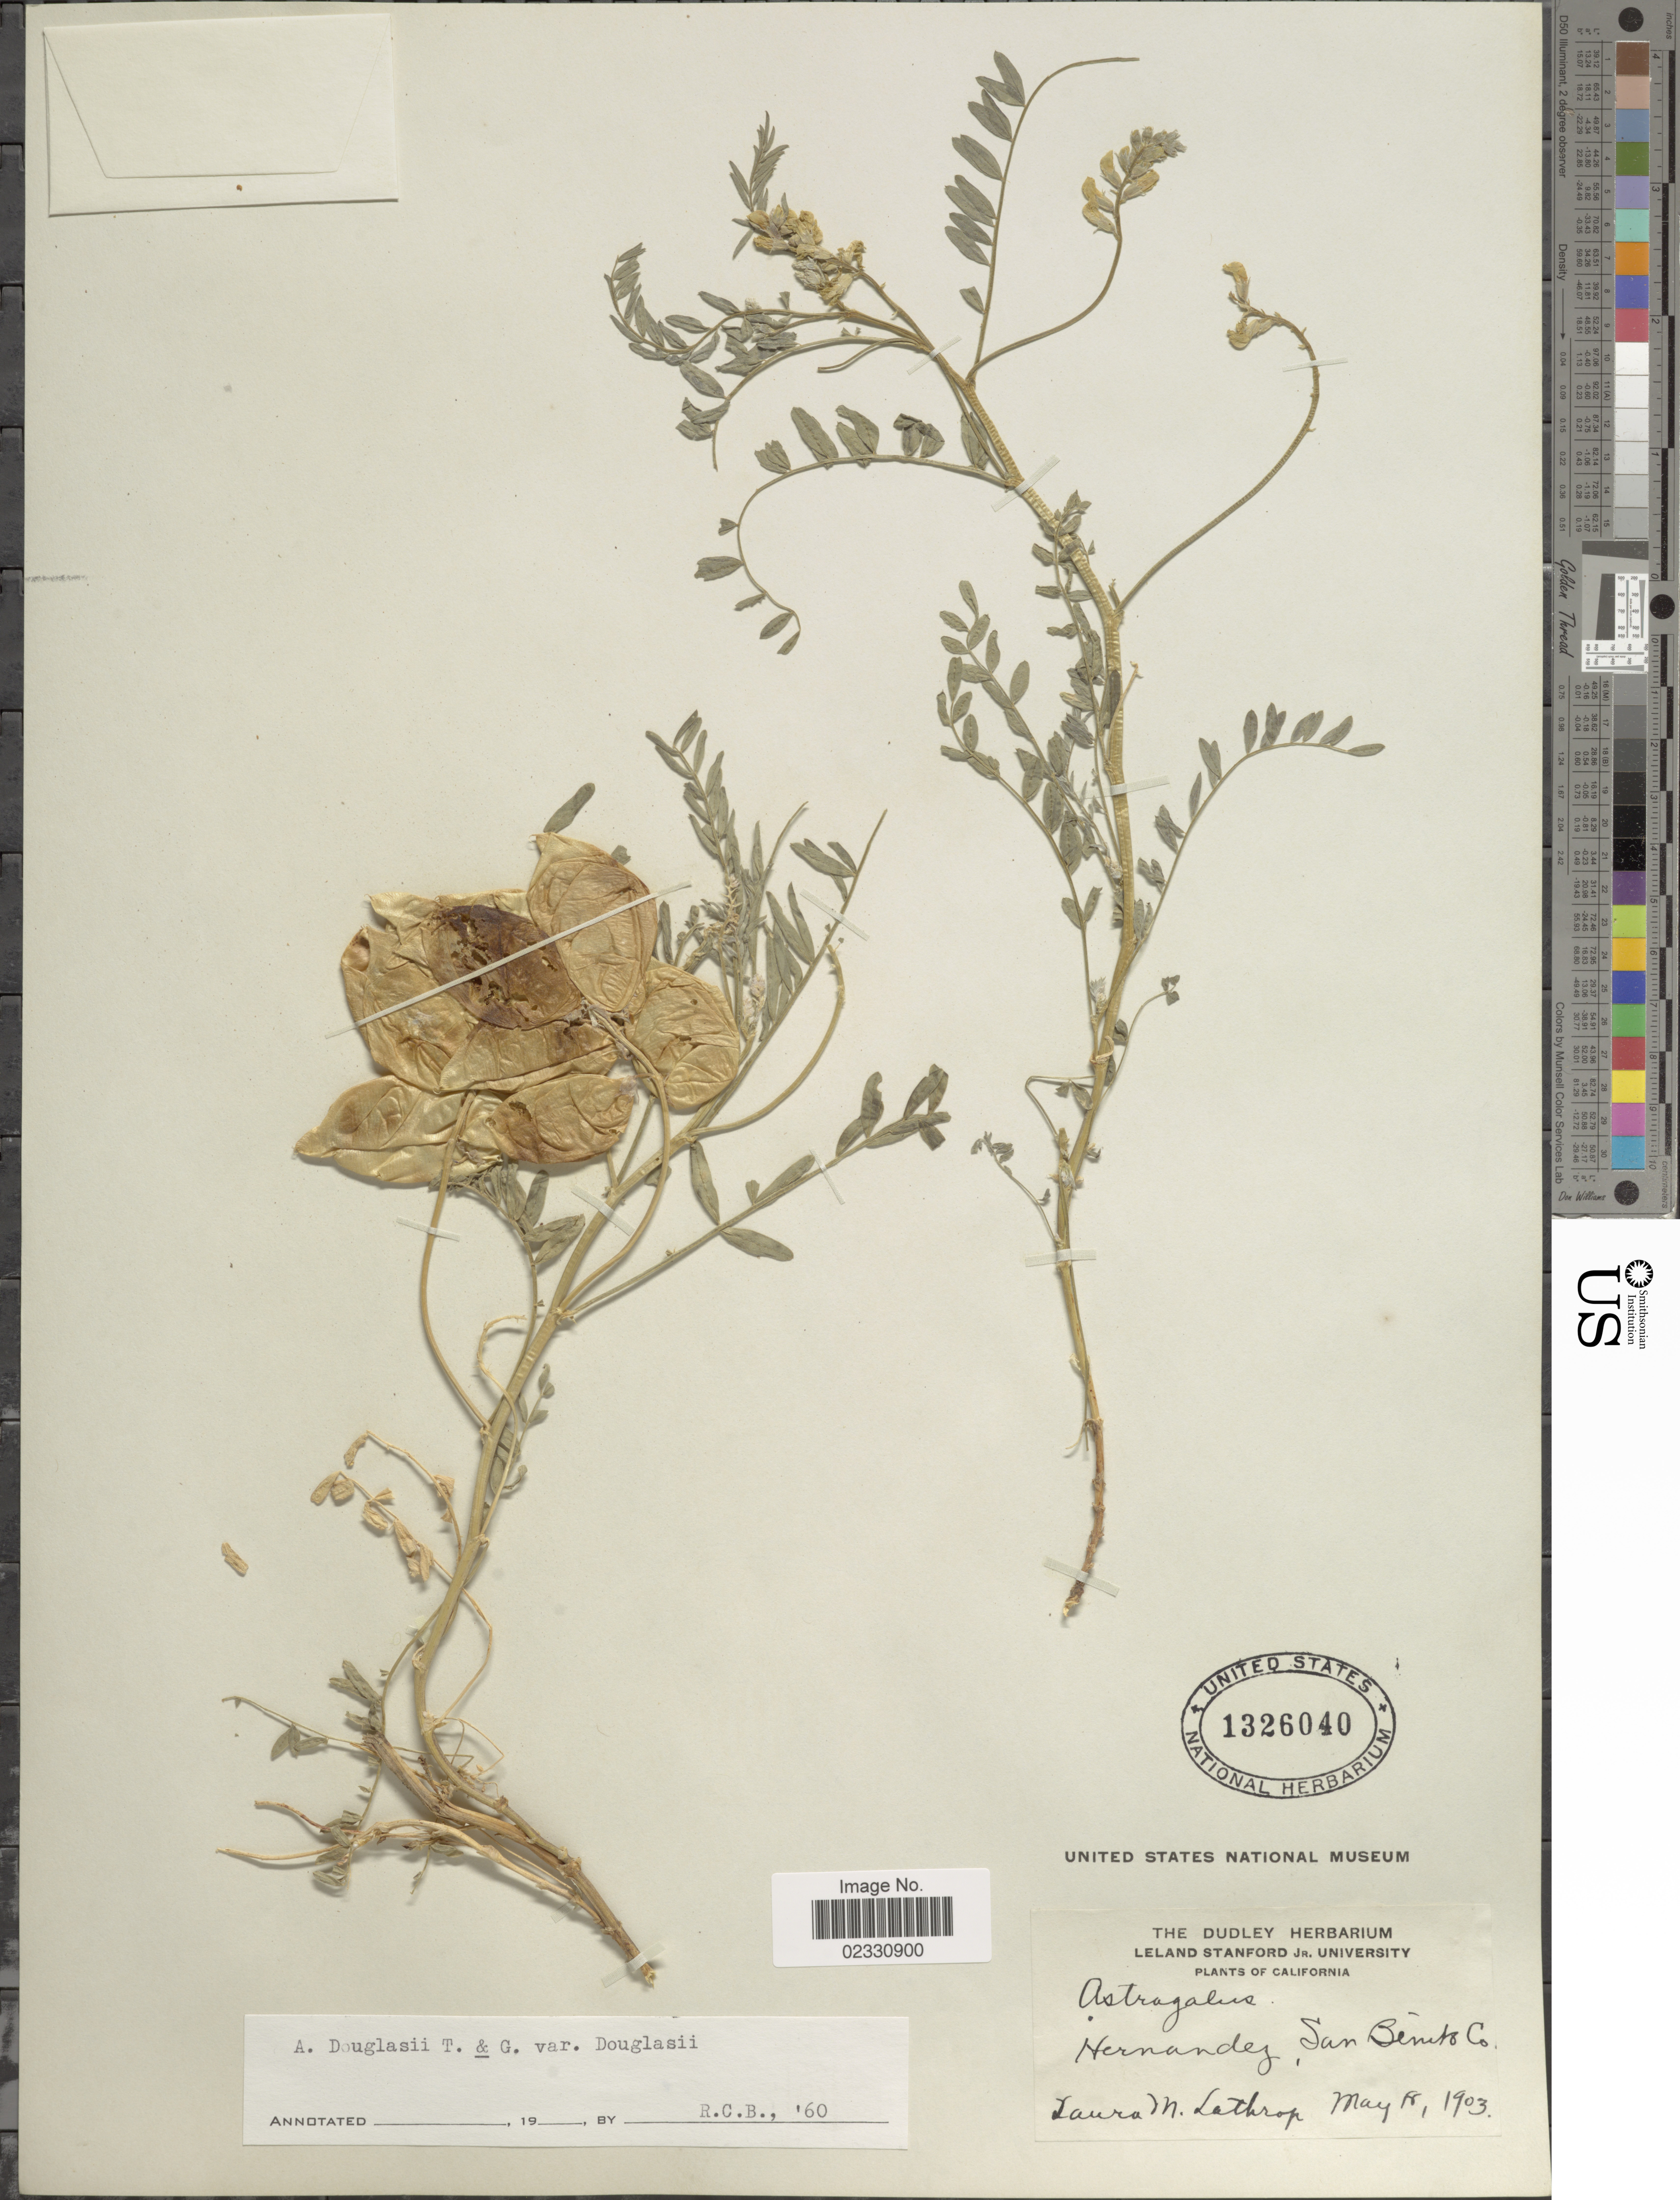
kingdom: Plantae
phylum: Tracheophyta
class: Magnoliopsida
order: Fabales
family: Fabaceae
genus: Astragalus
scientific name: Astragalus douglasii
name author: (Torr. & A. Gray) A. Gray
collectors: L. M. Lathrop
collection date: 1903-05-18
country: United States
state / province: California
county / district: San Benito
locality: Hernandez, San Benito Co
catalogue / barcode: US 1326040